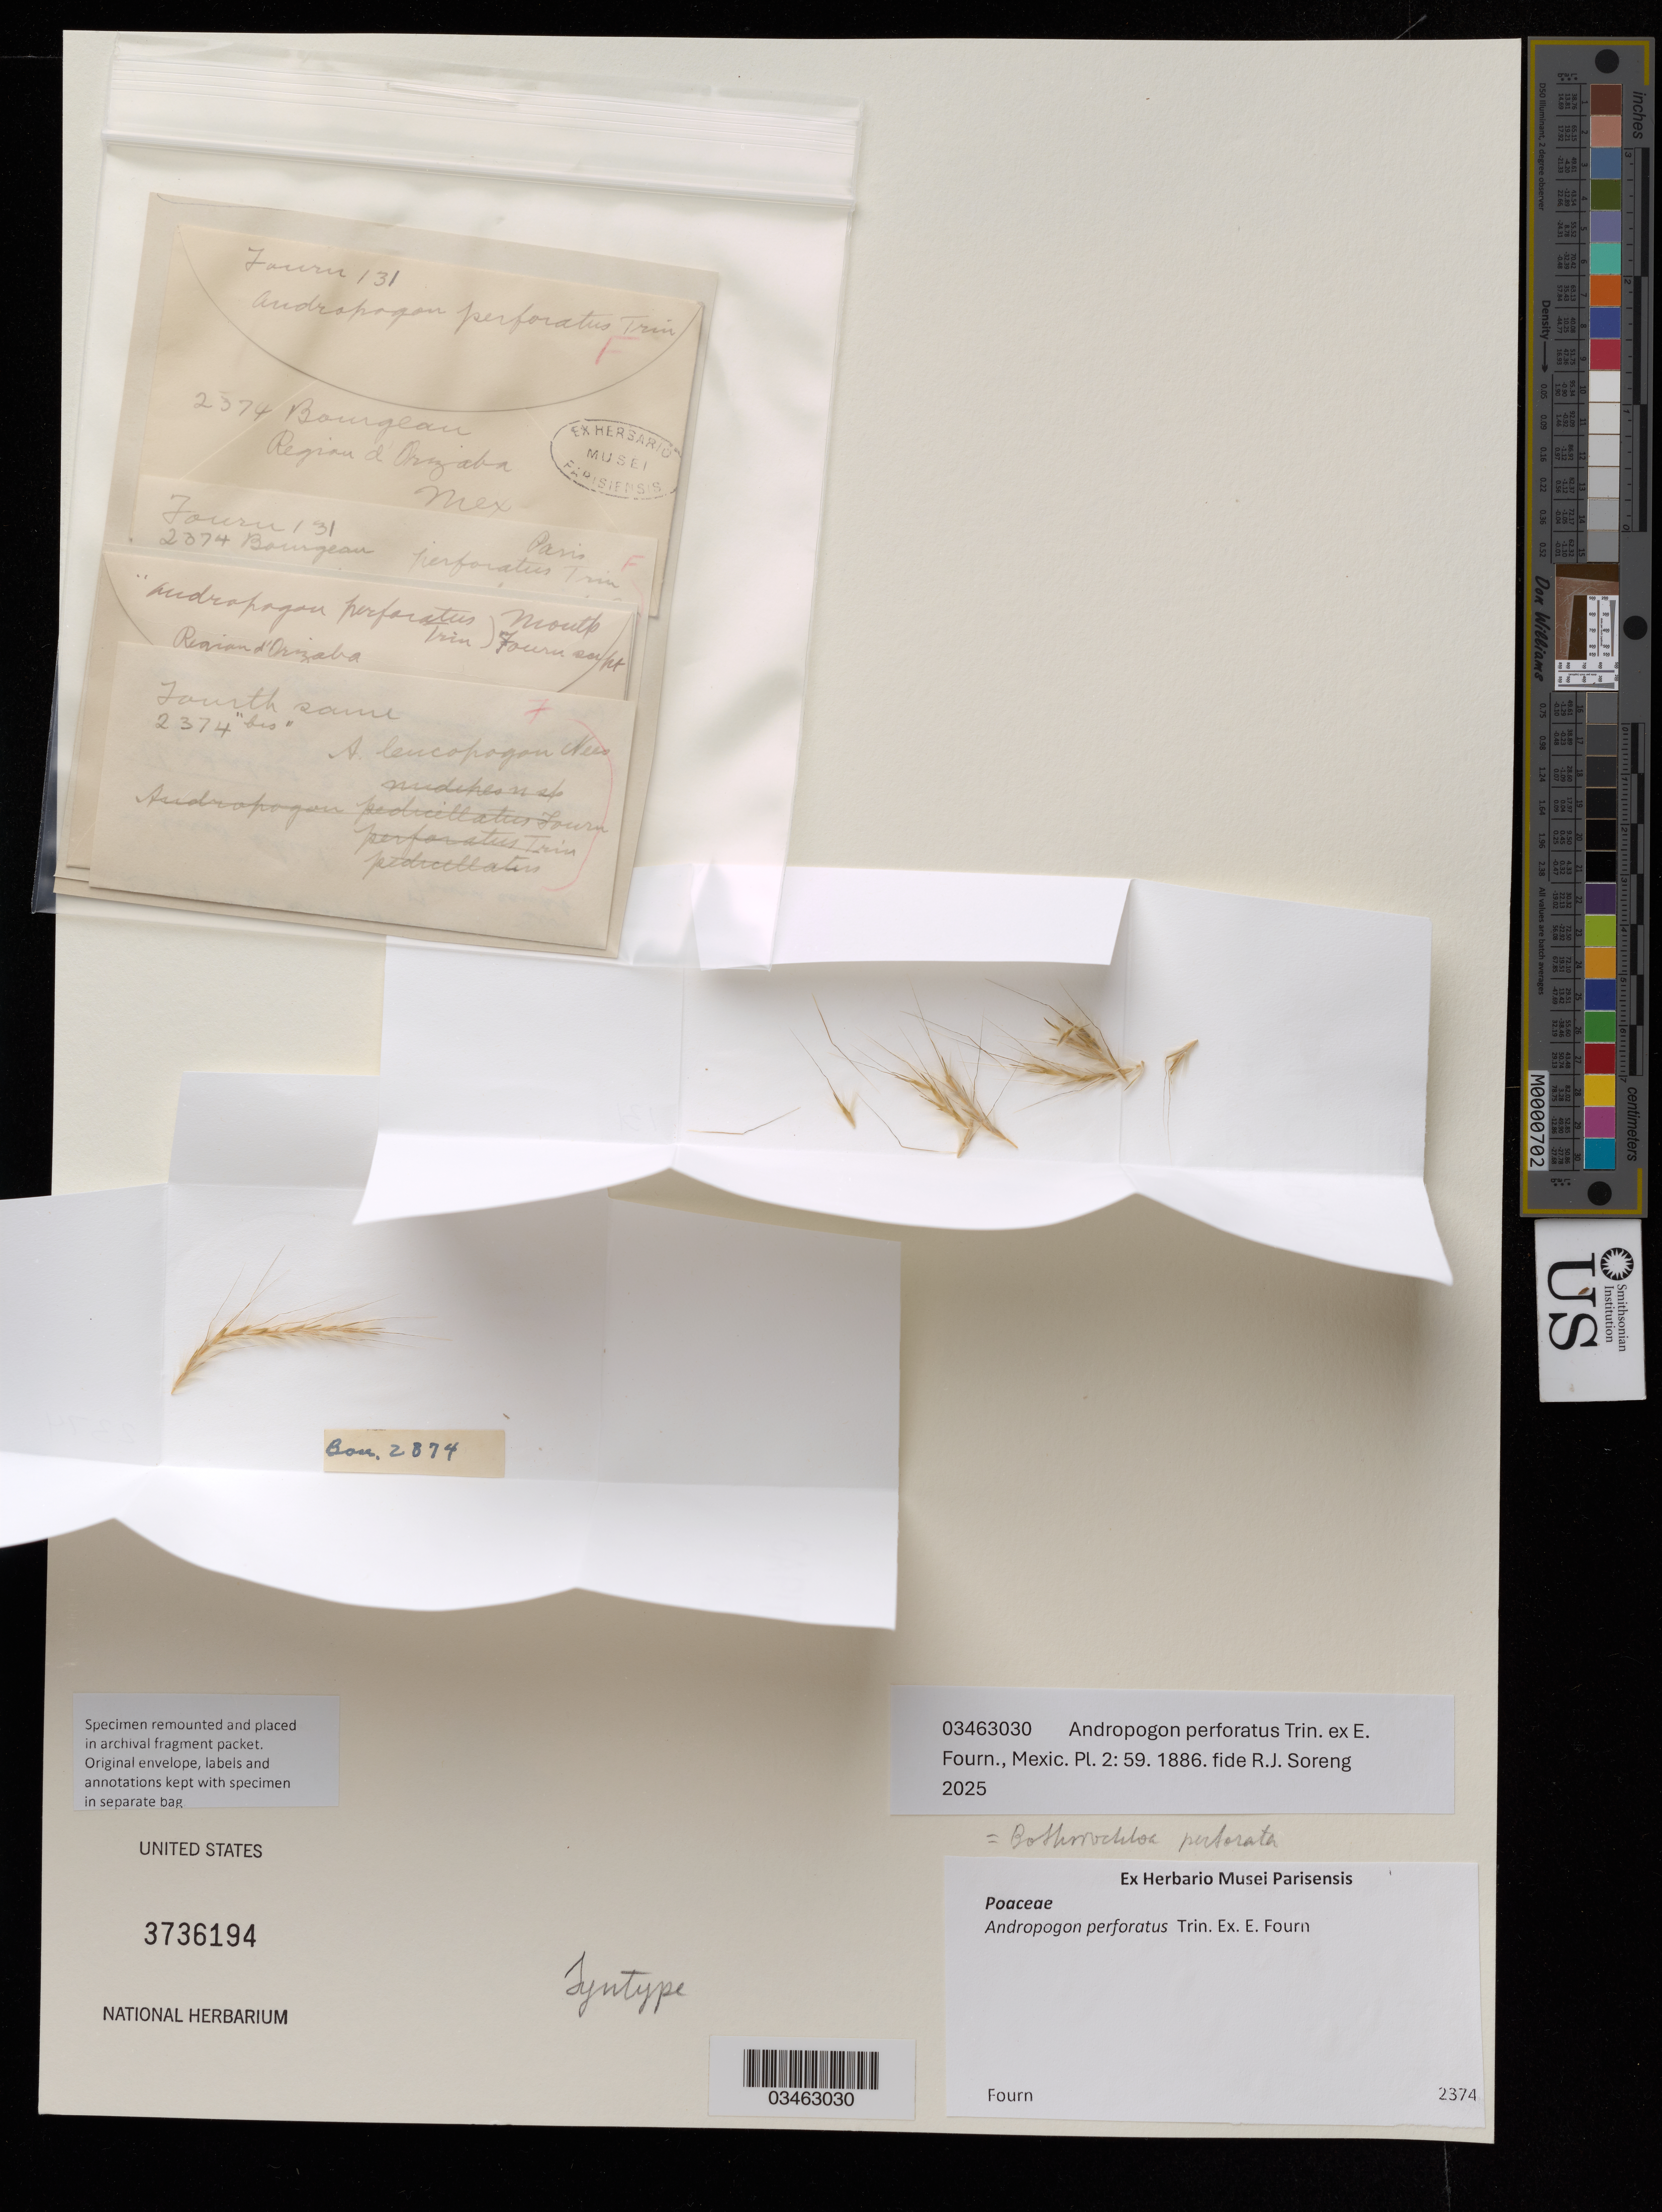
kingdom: Plantae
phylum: Tracheophyta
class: Liliopsida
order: Poales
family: Poaceae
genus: Andropogon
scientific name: Andropogon perforatus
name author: Trin. ex E. Fourn.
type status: Syntype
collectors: -- Fourn.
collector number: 2374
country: Mexico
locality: Region d' Orizaba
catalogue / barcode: US 3736194